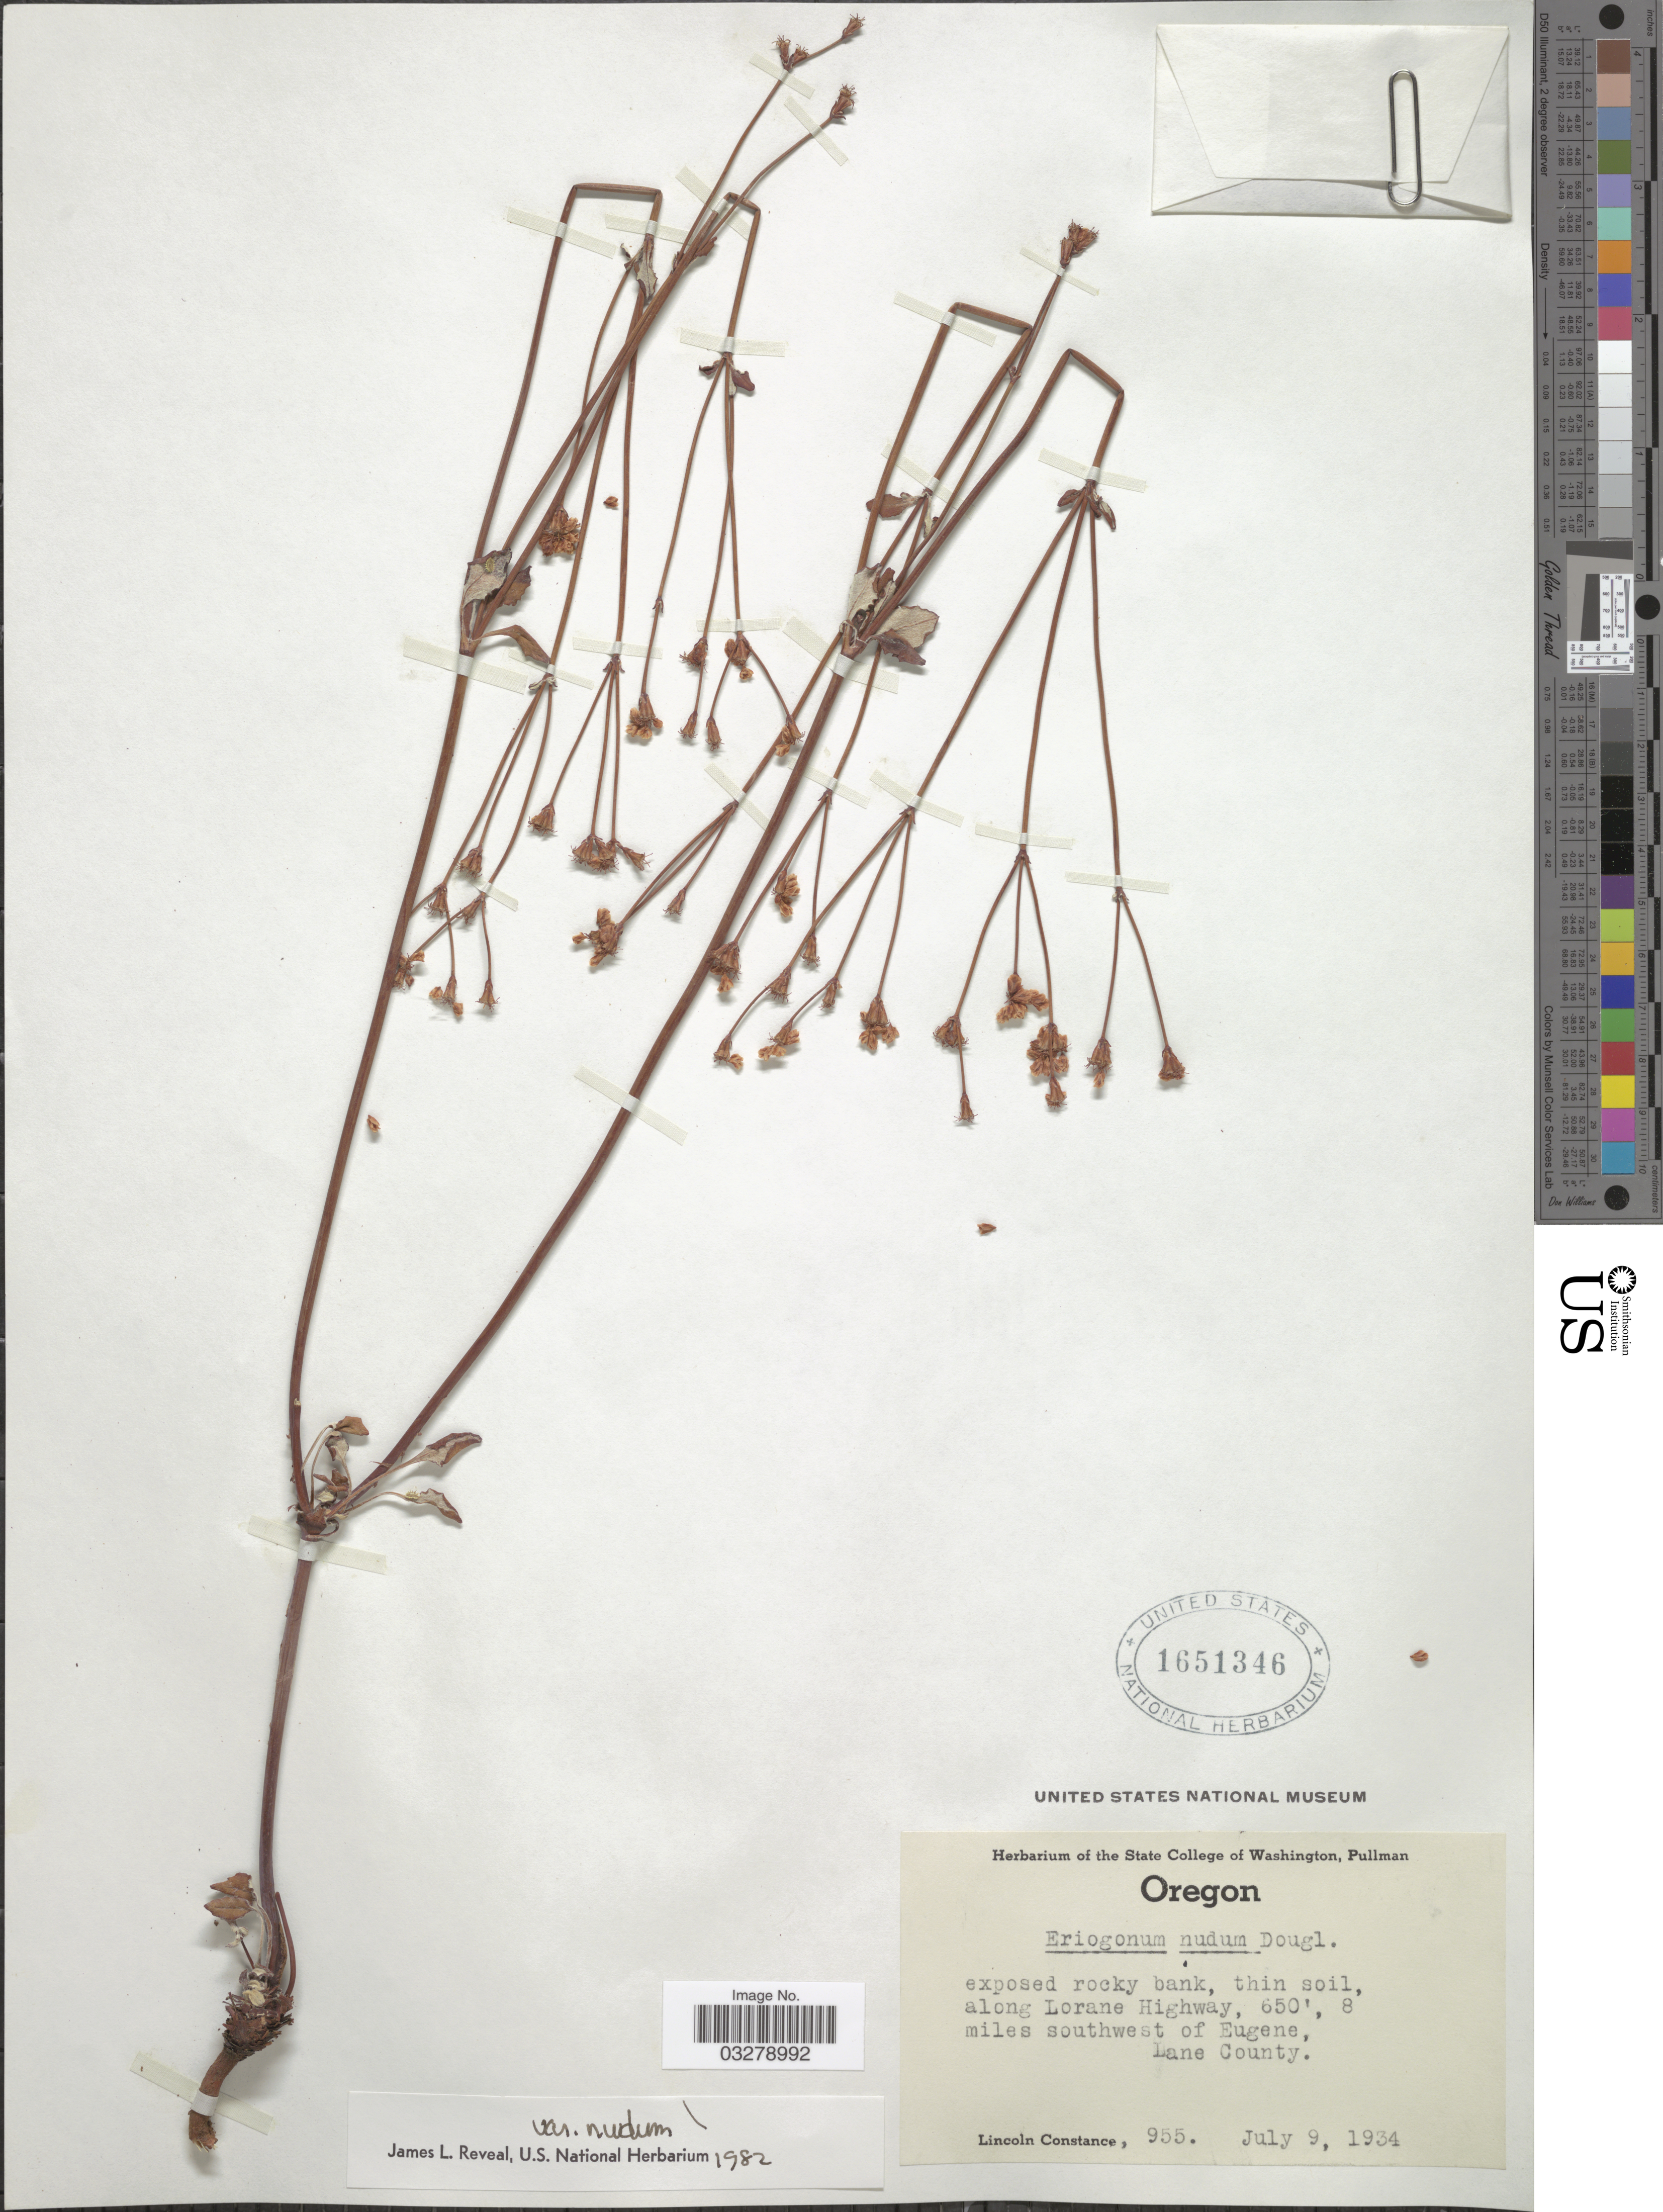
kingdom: Plantae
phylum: Tracheophyta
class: Magnoliopsida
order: Caryophyllales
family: Polygonaceae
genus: Eriogonum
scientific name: Eriogonum nudum var. nudum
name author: Douglas ex Benth.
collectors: L. Constance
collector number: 955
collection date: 1934-07-09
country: United States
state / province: Oregon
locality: Along Lorane Highway, 8 miles southwest of Eugene, Lane County.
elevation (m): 198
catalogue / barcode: US 1651346